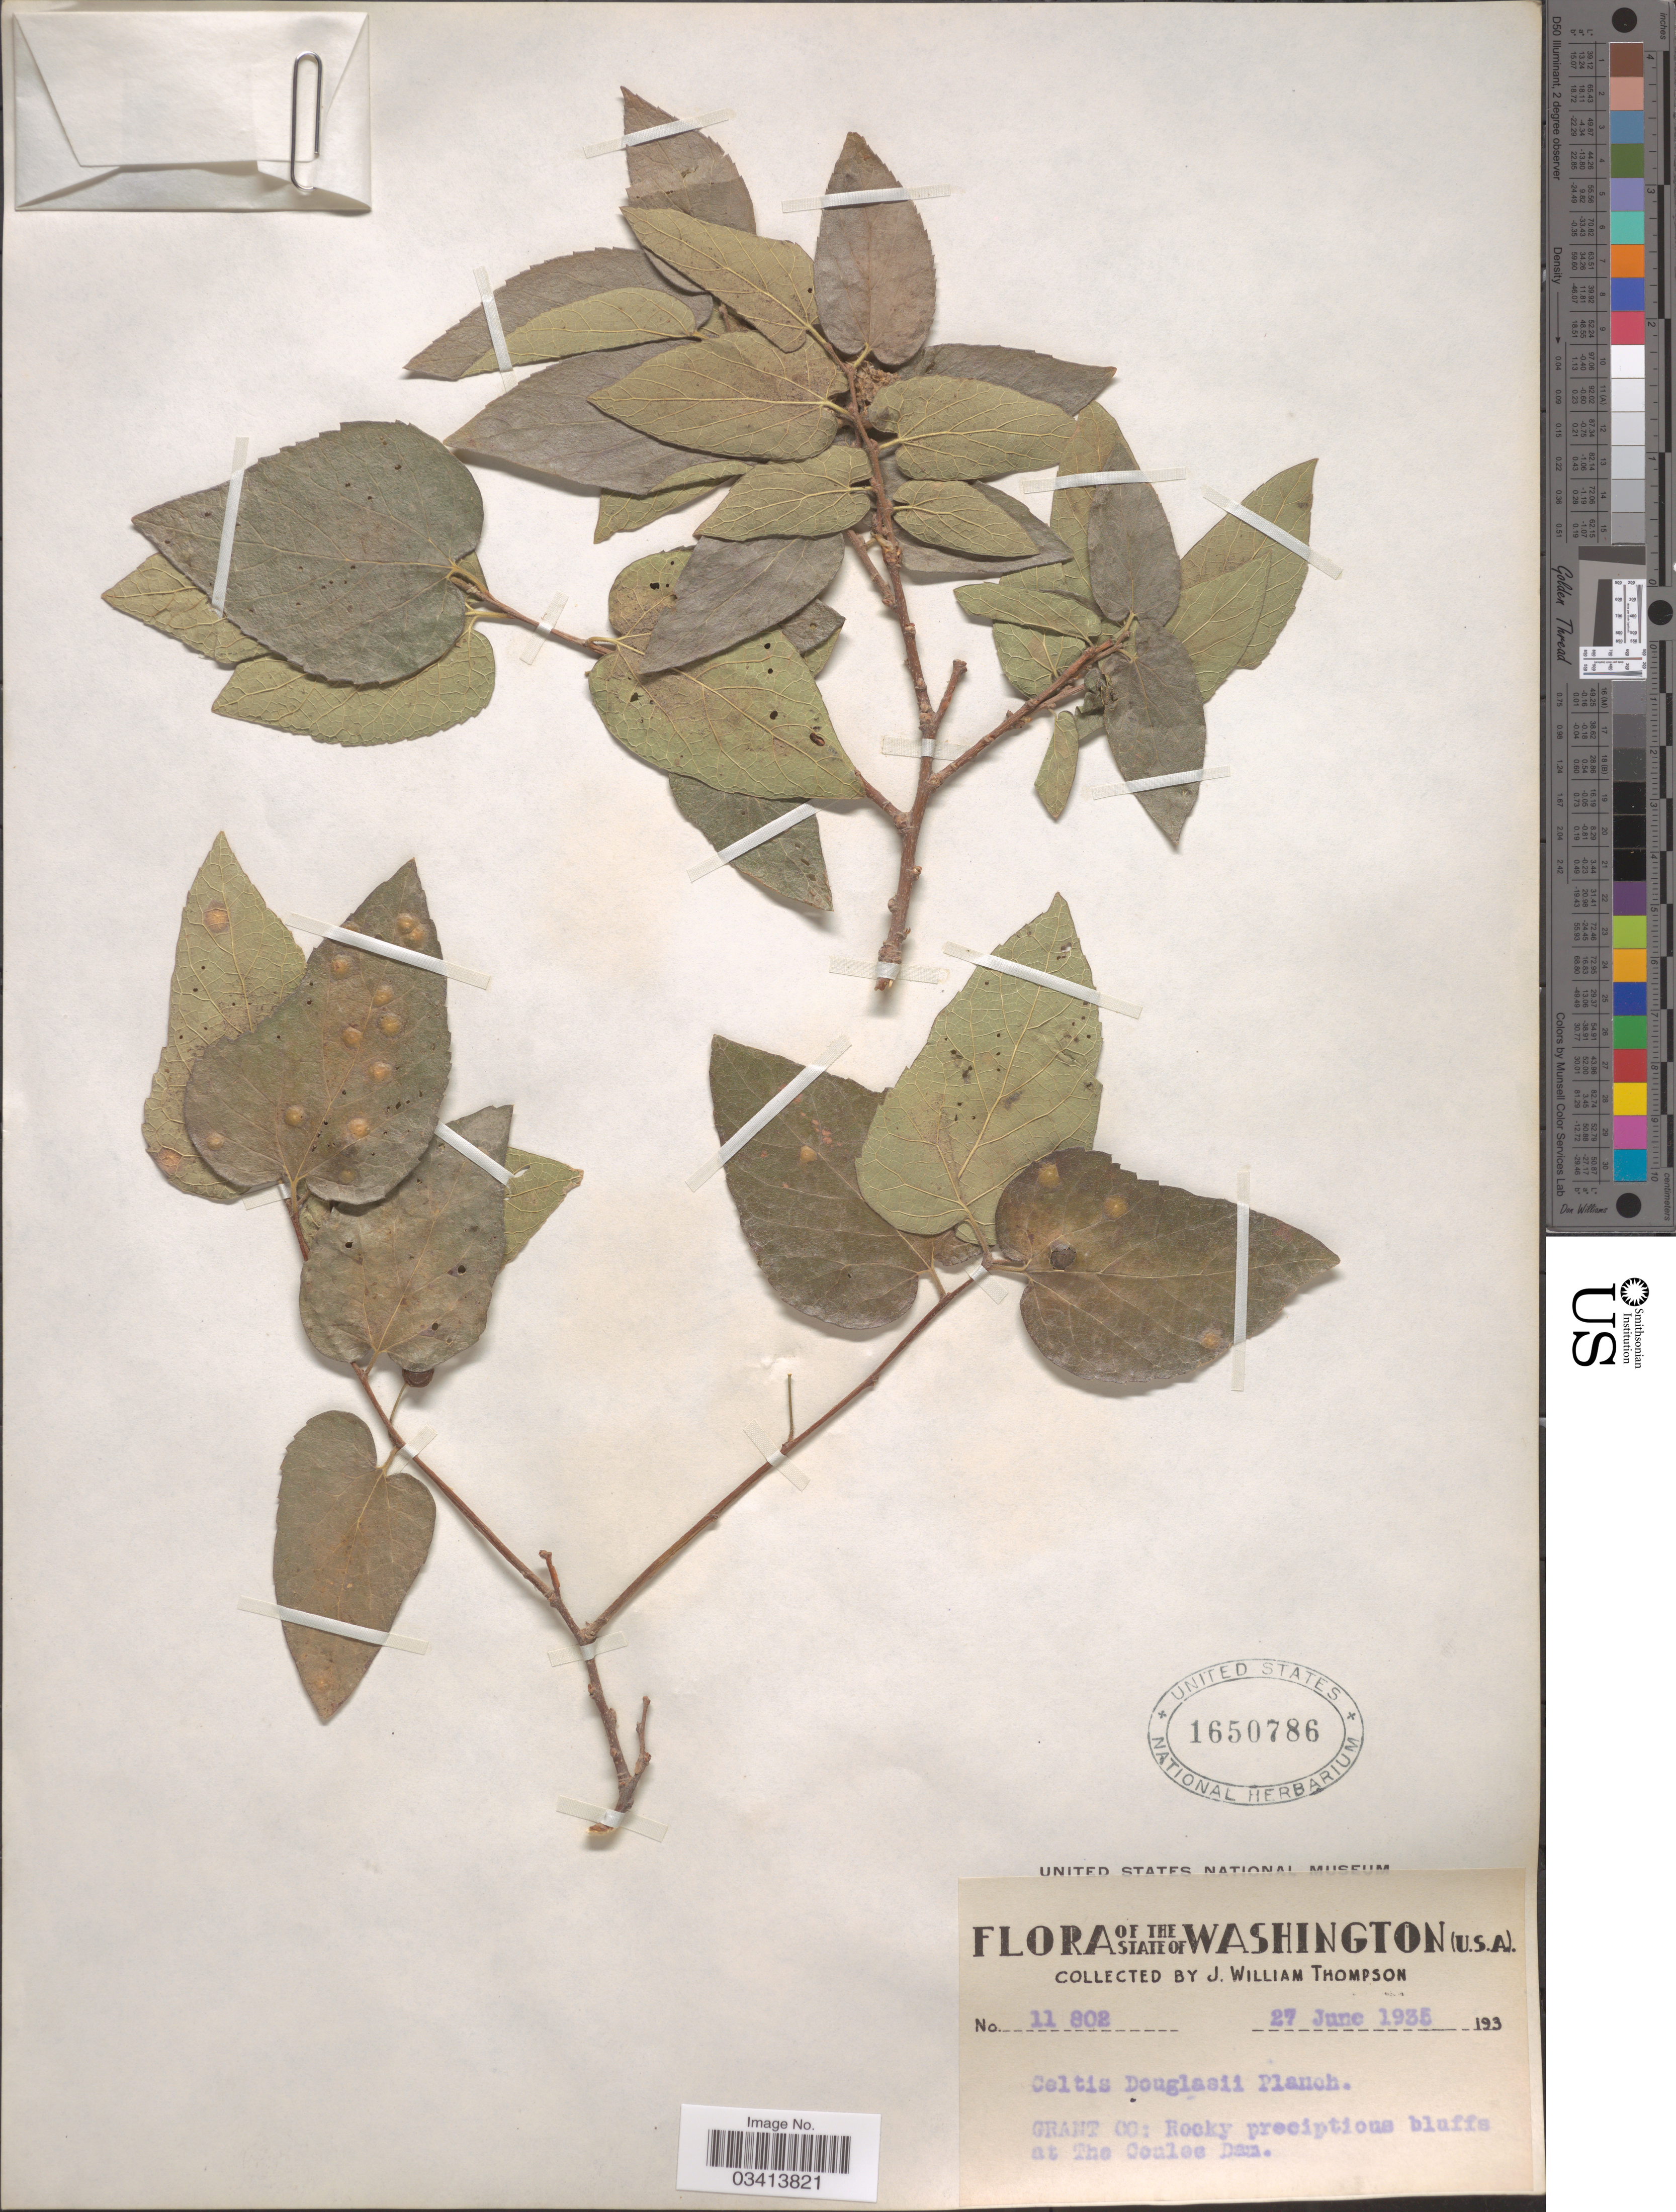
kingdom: Plantae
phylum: Tracheophyta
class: Magnoliopsida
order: Rosales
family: Cannabaceae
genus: Celtis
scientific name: Celtis laevigata var. reticulata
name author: (Torr.) L.D. Benson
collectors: J. W. Thompson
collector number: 11802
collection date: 1935-06-27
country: United States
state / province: Washington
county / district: Grant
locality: Grant Co: Rocky preciptious bluffs at The Coulee Dam.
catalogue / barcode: US 1650786